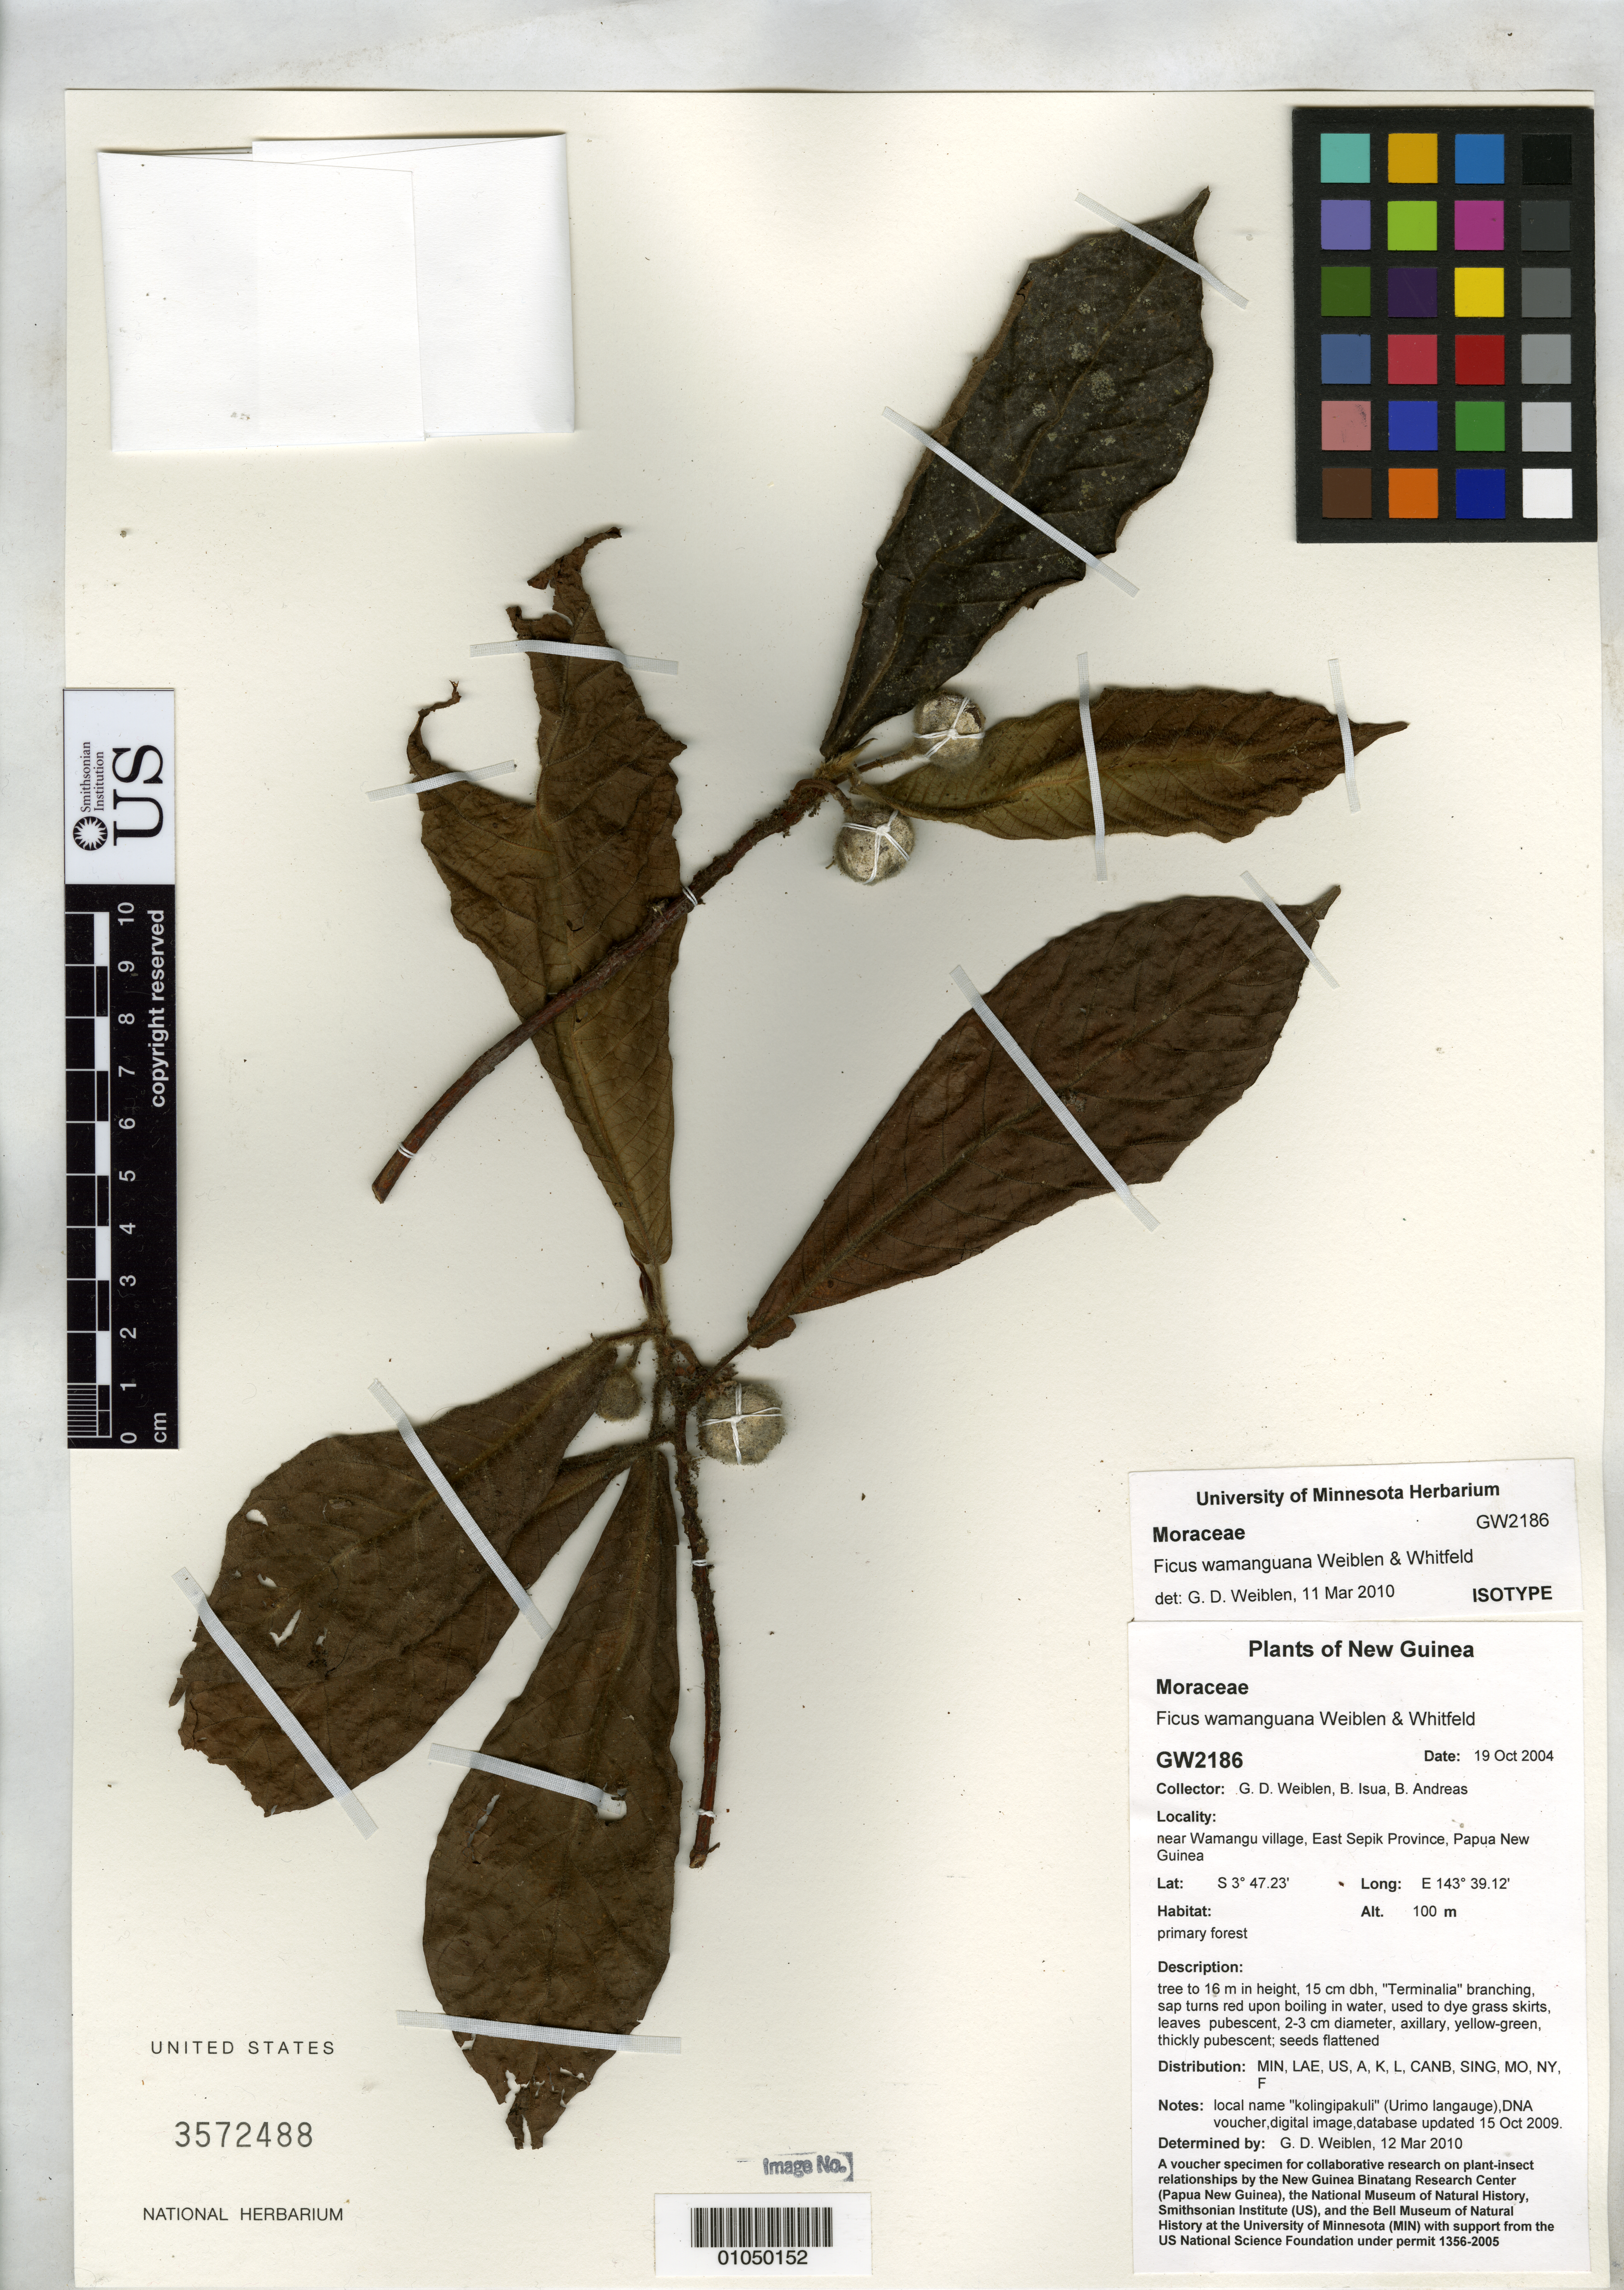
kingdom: Plantae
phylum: Tracheophyta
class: Magnoliopsida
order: Rosales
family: Moraceae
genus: Ficus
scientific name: Ficus wamanguana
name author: Weiblen & Whitfeld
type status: Isotype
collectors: G. D. Weiblen, B. Isua & B. A. Andreas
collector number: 2186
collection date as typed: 19 Oct 2004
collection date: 2004-10-19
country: Papua New Guinea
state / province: East Sepik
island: New Guinea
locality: Near Wamangu village, East Sepik Province.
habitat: Primary forest.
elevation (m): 100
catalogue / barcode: US 3572488